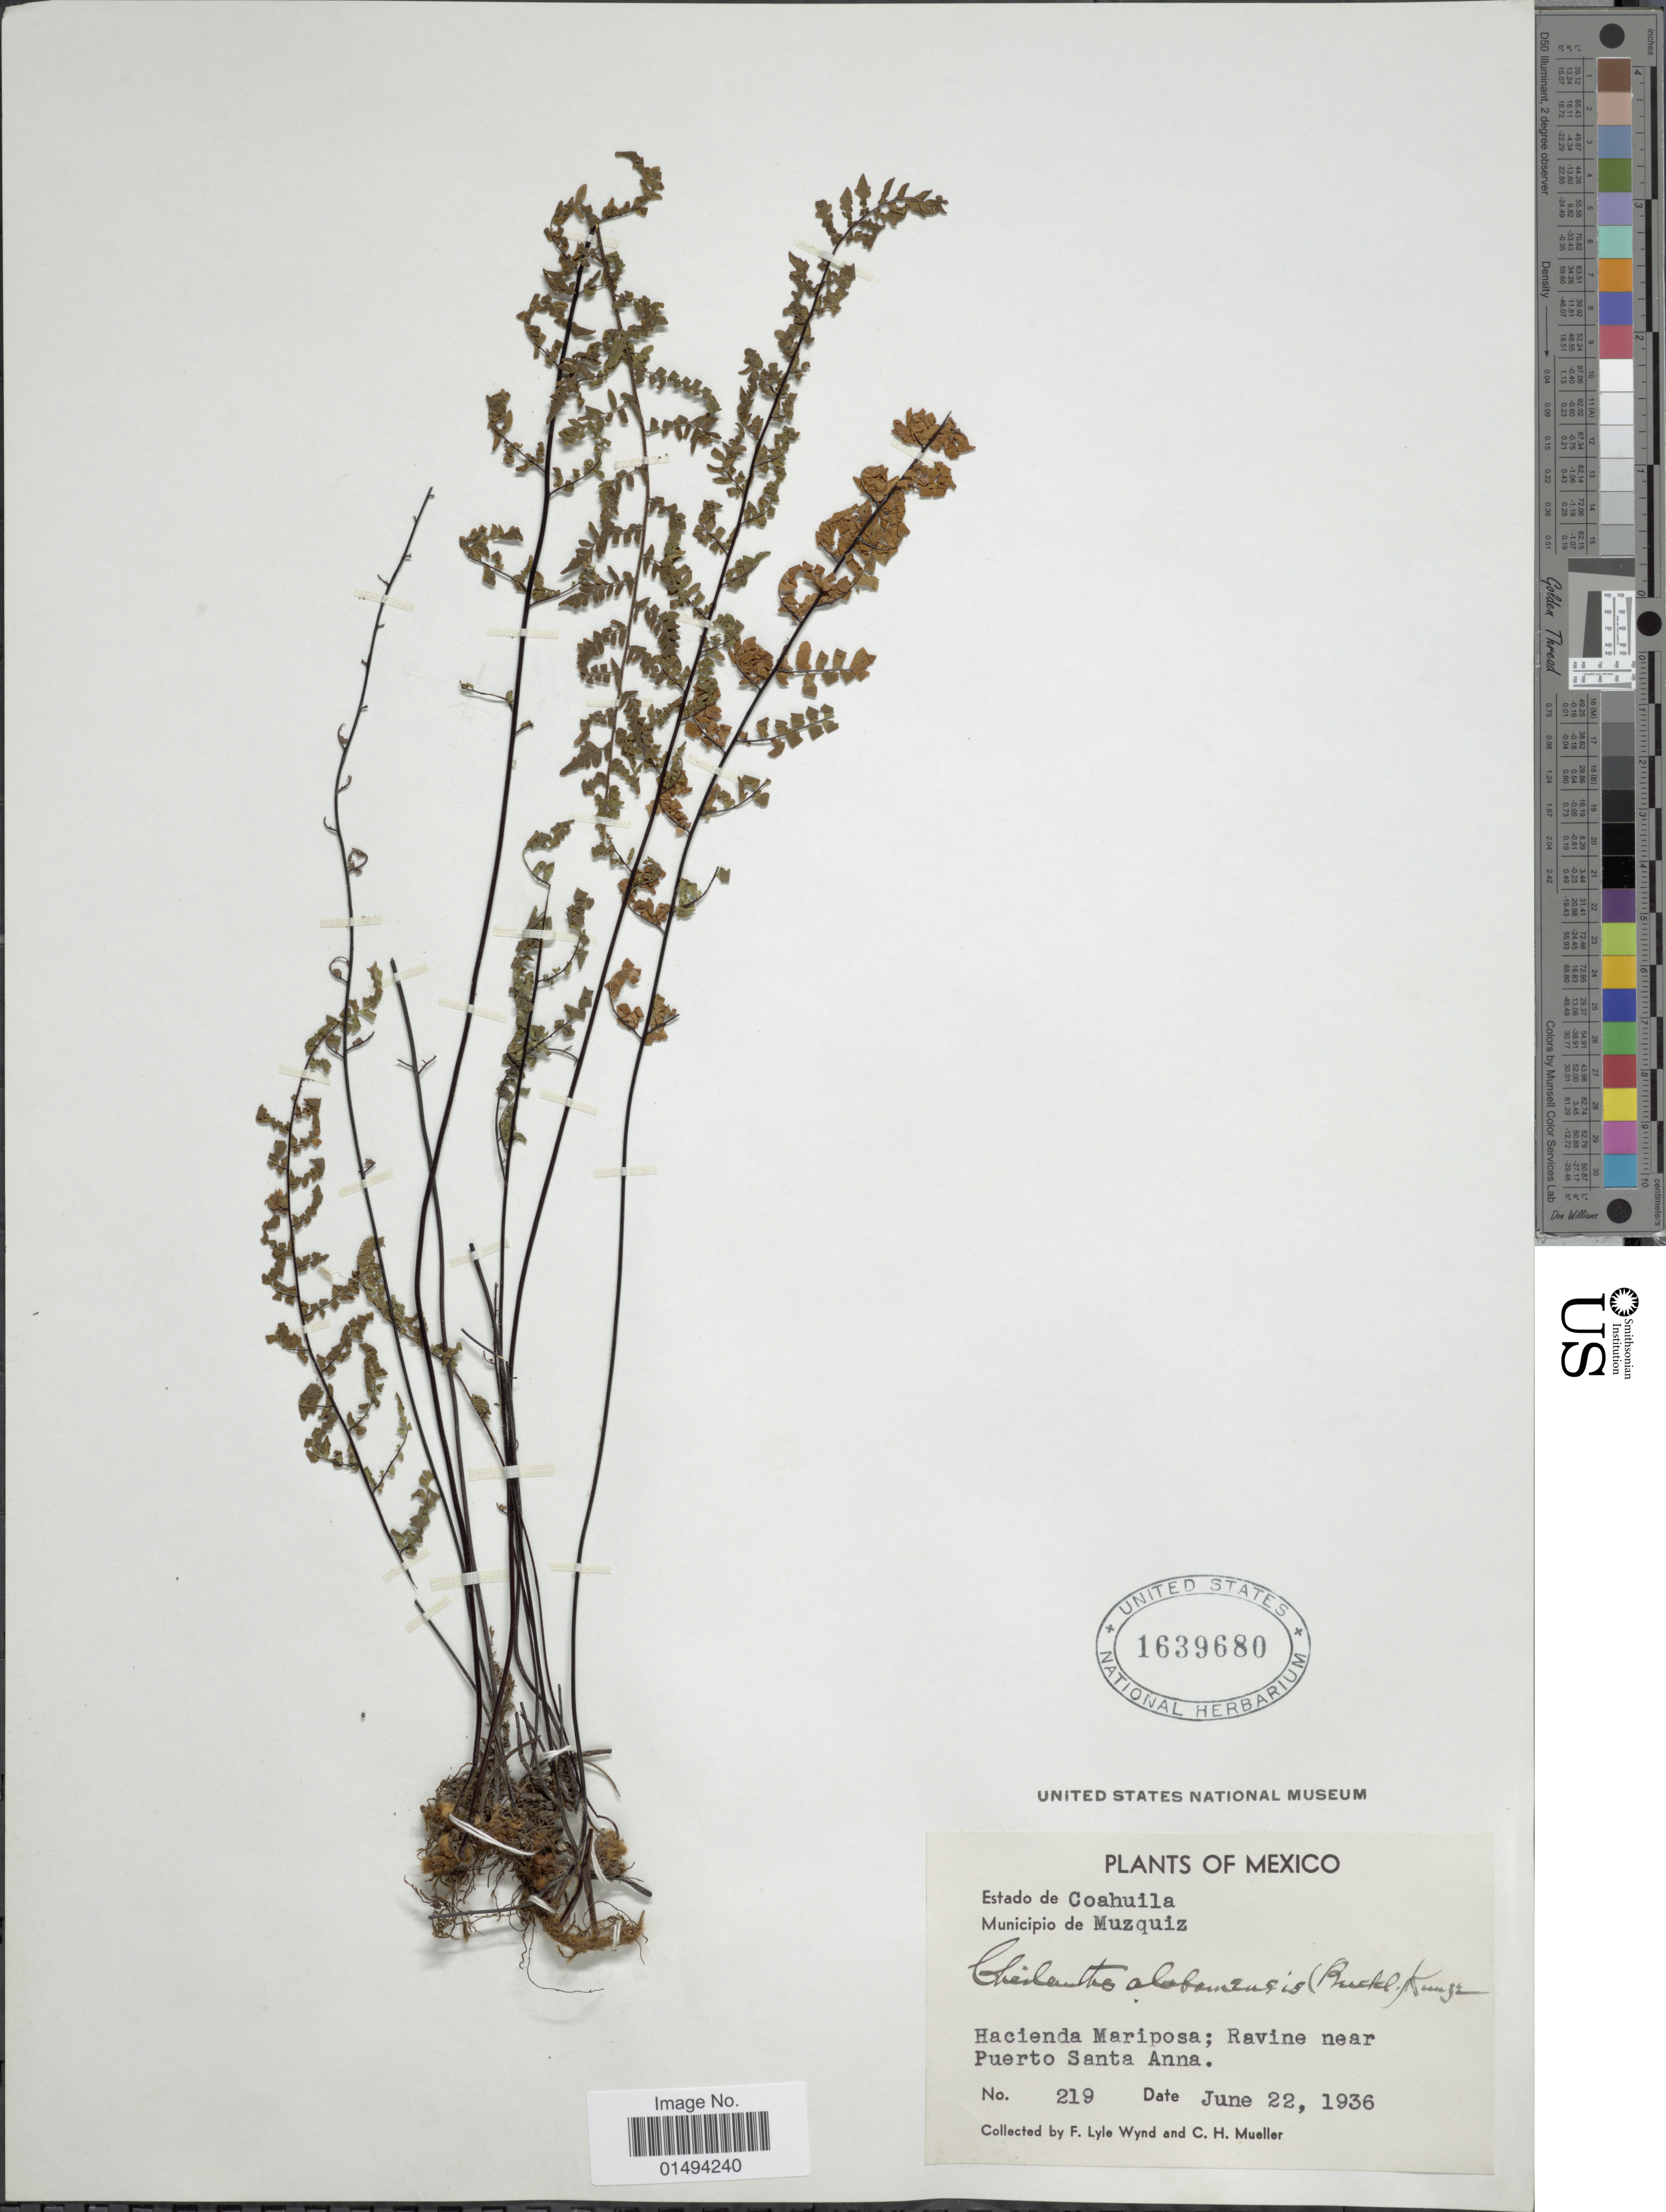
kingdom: Plantae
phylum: Tracheophyta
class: Polypodiopsida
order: Polypodiales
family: Pteridaceae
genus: Myriopteris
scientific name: Myriopteris alabamensis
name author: (Buckley) Grusz & Windham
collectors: F. L. Wynd & C. H. Mueller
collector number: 219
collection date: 1936-06-22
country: Mexico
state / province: Coahuila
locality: Municipio de Muqzuiz, Hacienda Mariposa; Ravine near Puerto Santa Anna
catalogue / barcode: US 1639680